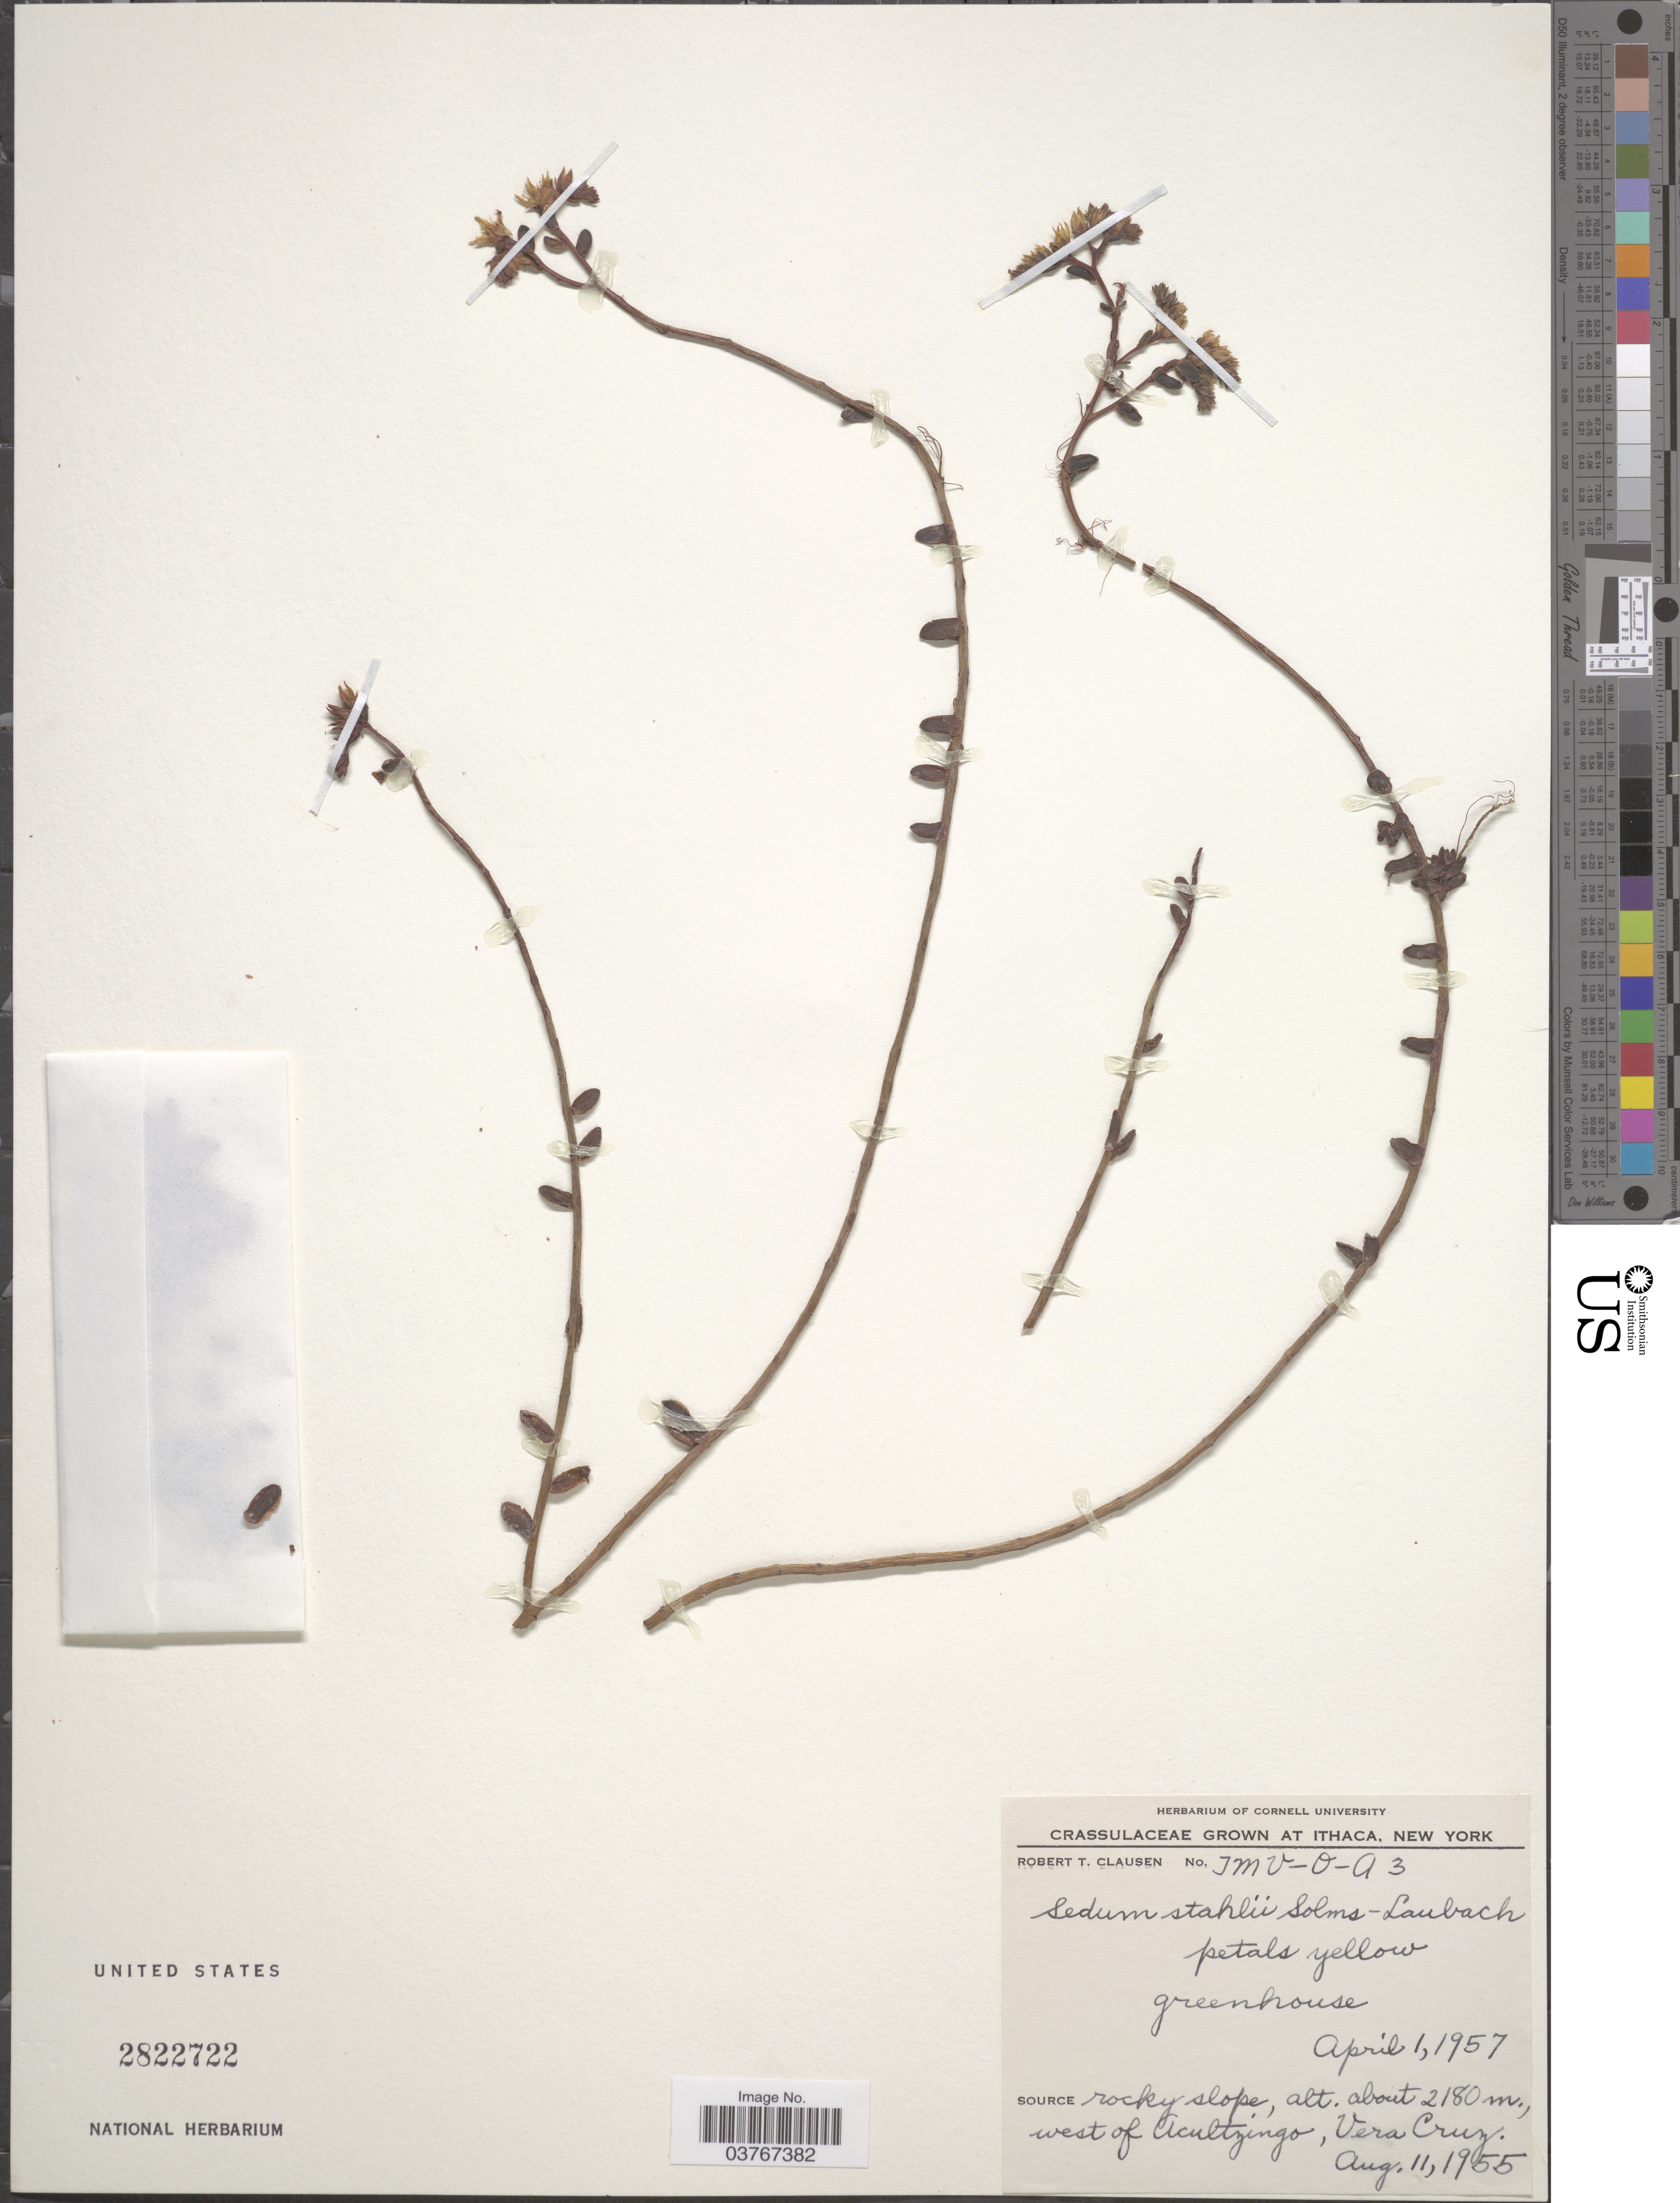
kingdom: Plantae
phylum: Tracheophyta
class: Magnoliopsida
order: Saxifragales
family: Crassulaceae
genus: Sedum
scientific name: Sedum stahlii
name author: Solms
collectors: R. T. Clausen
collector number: JMV - O - A 3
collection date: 1957-04-01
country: United States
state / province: New York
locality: Ithaca. Greenhouse.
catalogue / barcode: US 2822722